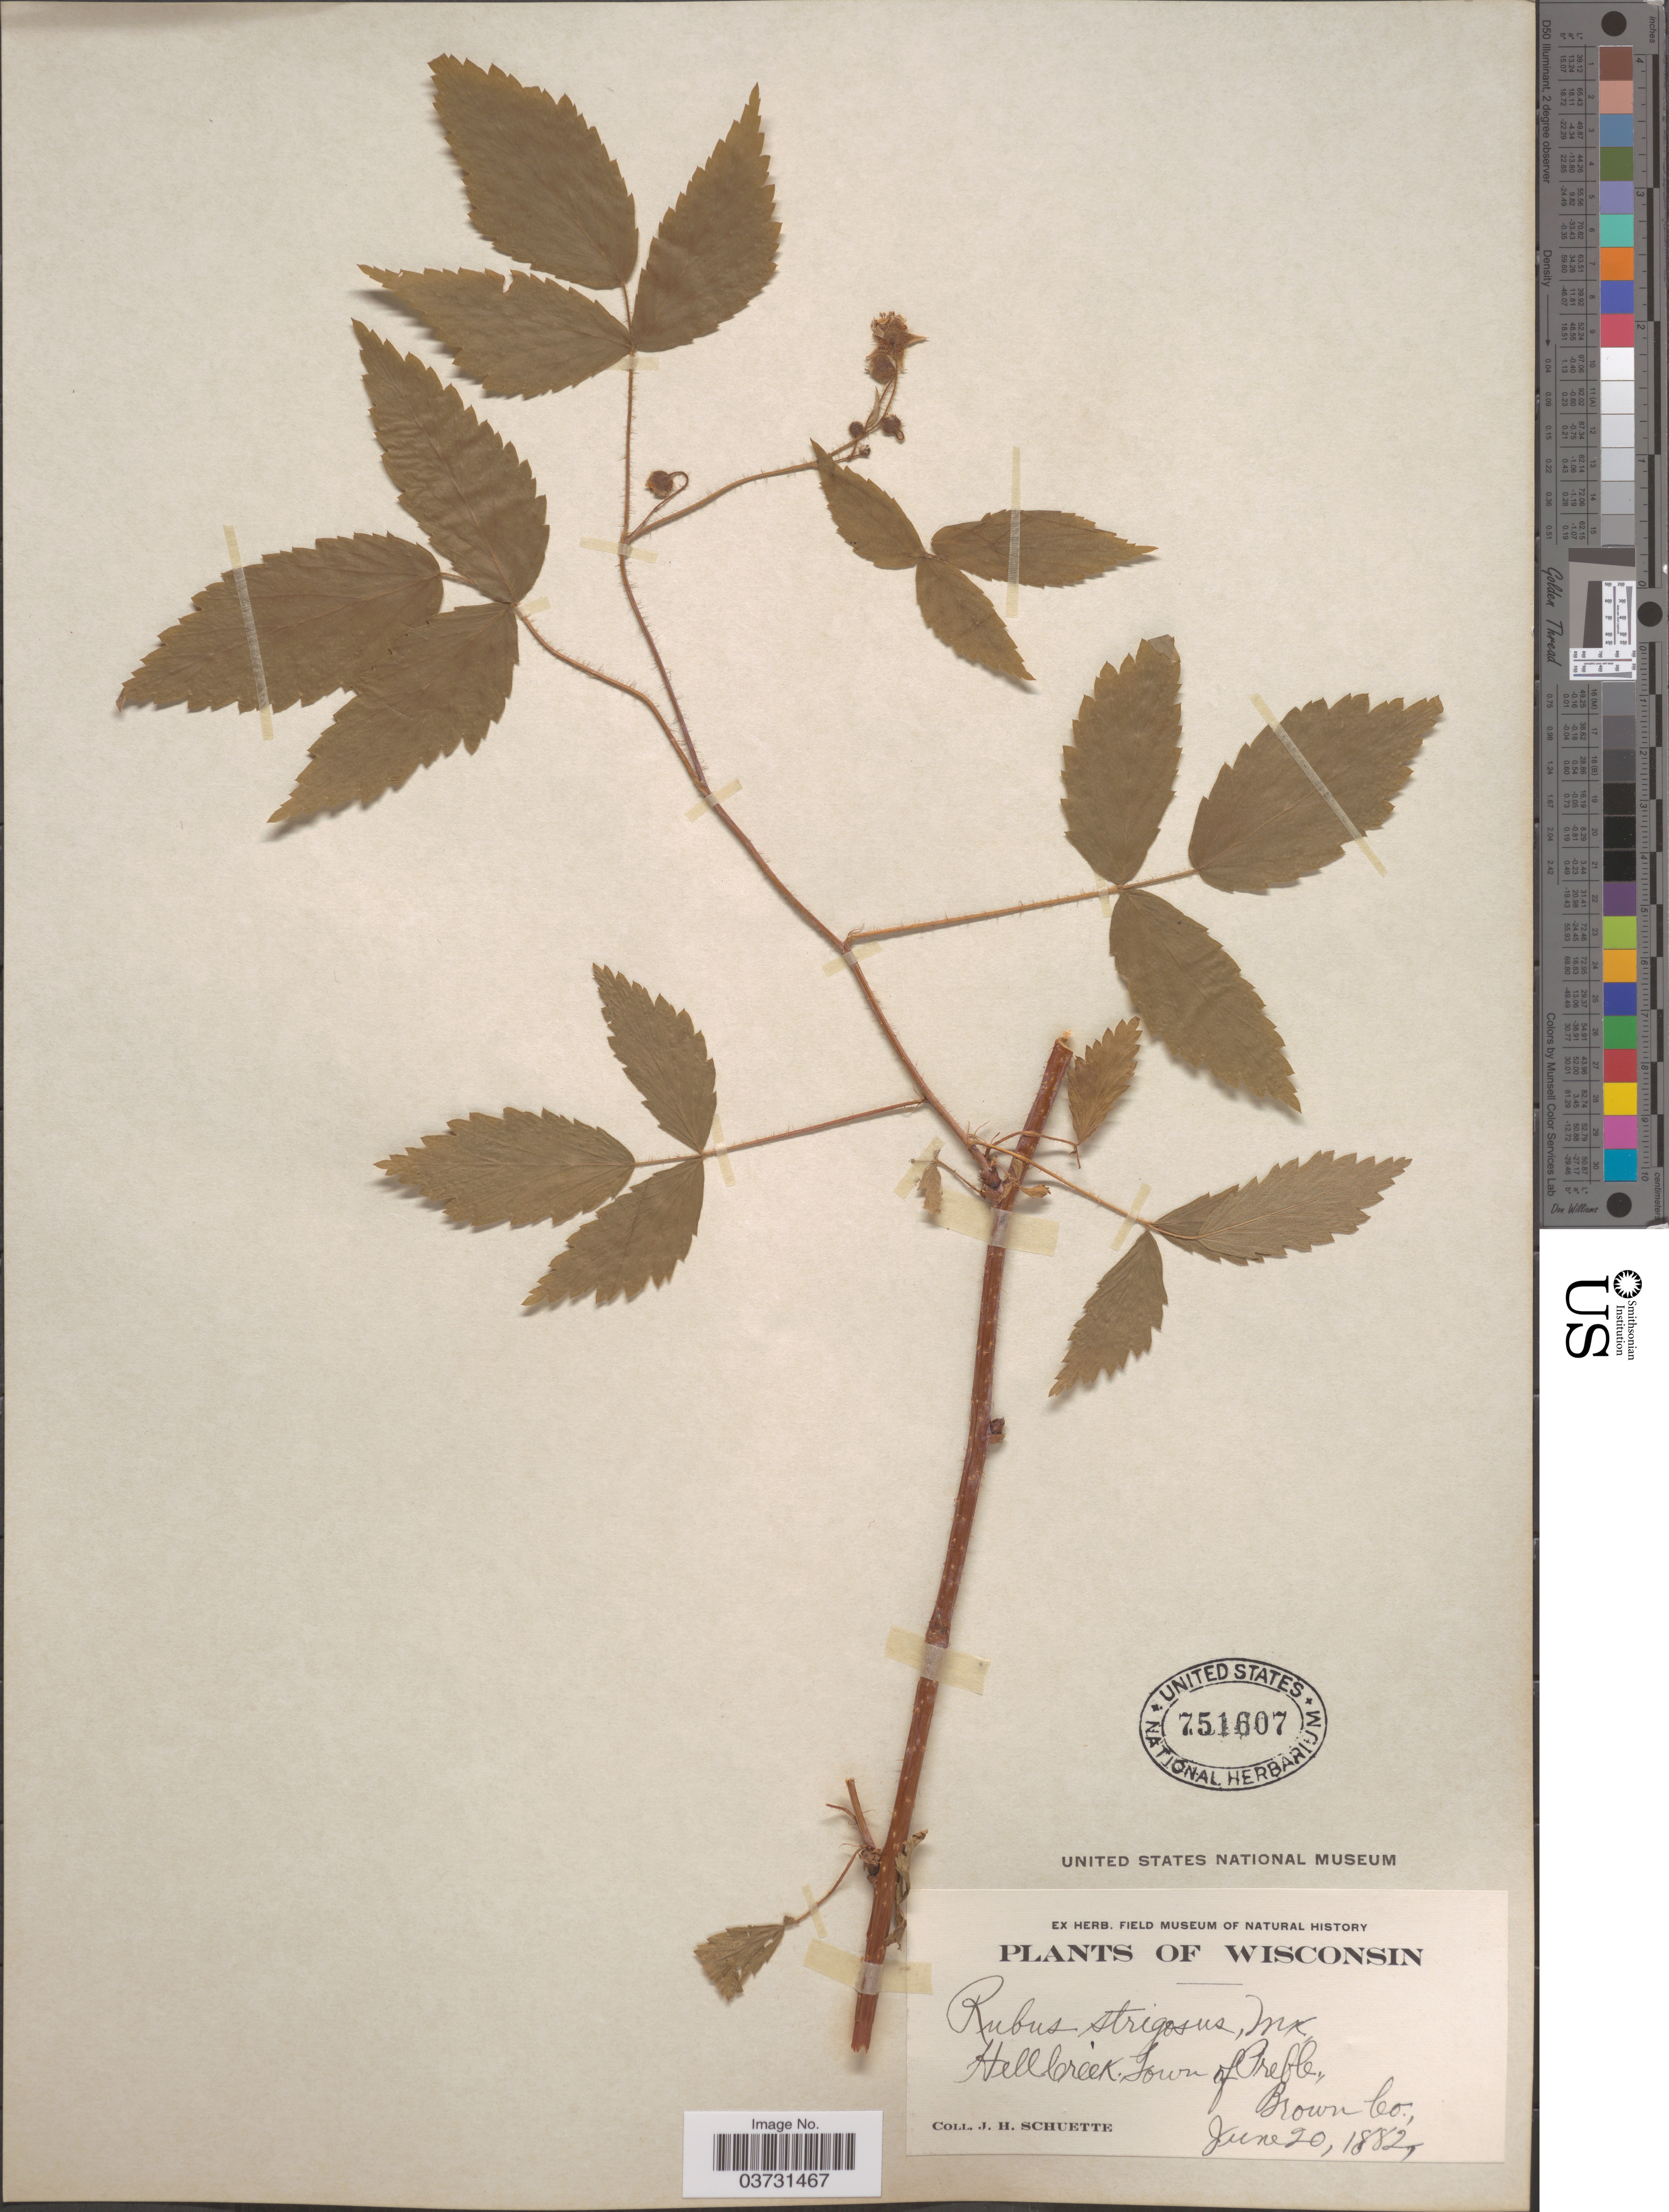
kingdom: Plantae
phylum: Tracheophyta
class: Magnoliopsida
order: Rosales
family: Rosaceae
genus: Rubus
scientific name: Rubus strigosus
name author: Michx.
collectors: J. H. Schuette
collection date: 1882-06-20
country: United States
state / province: Wisconsin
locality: Hell Creek. Town of Preble., Brown Co.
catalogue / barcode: US 751607